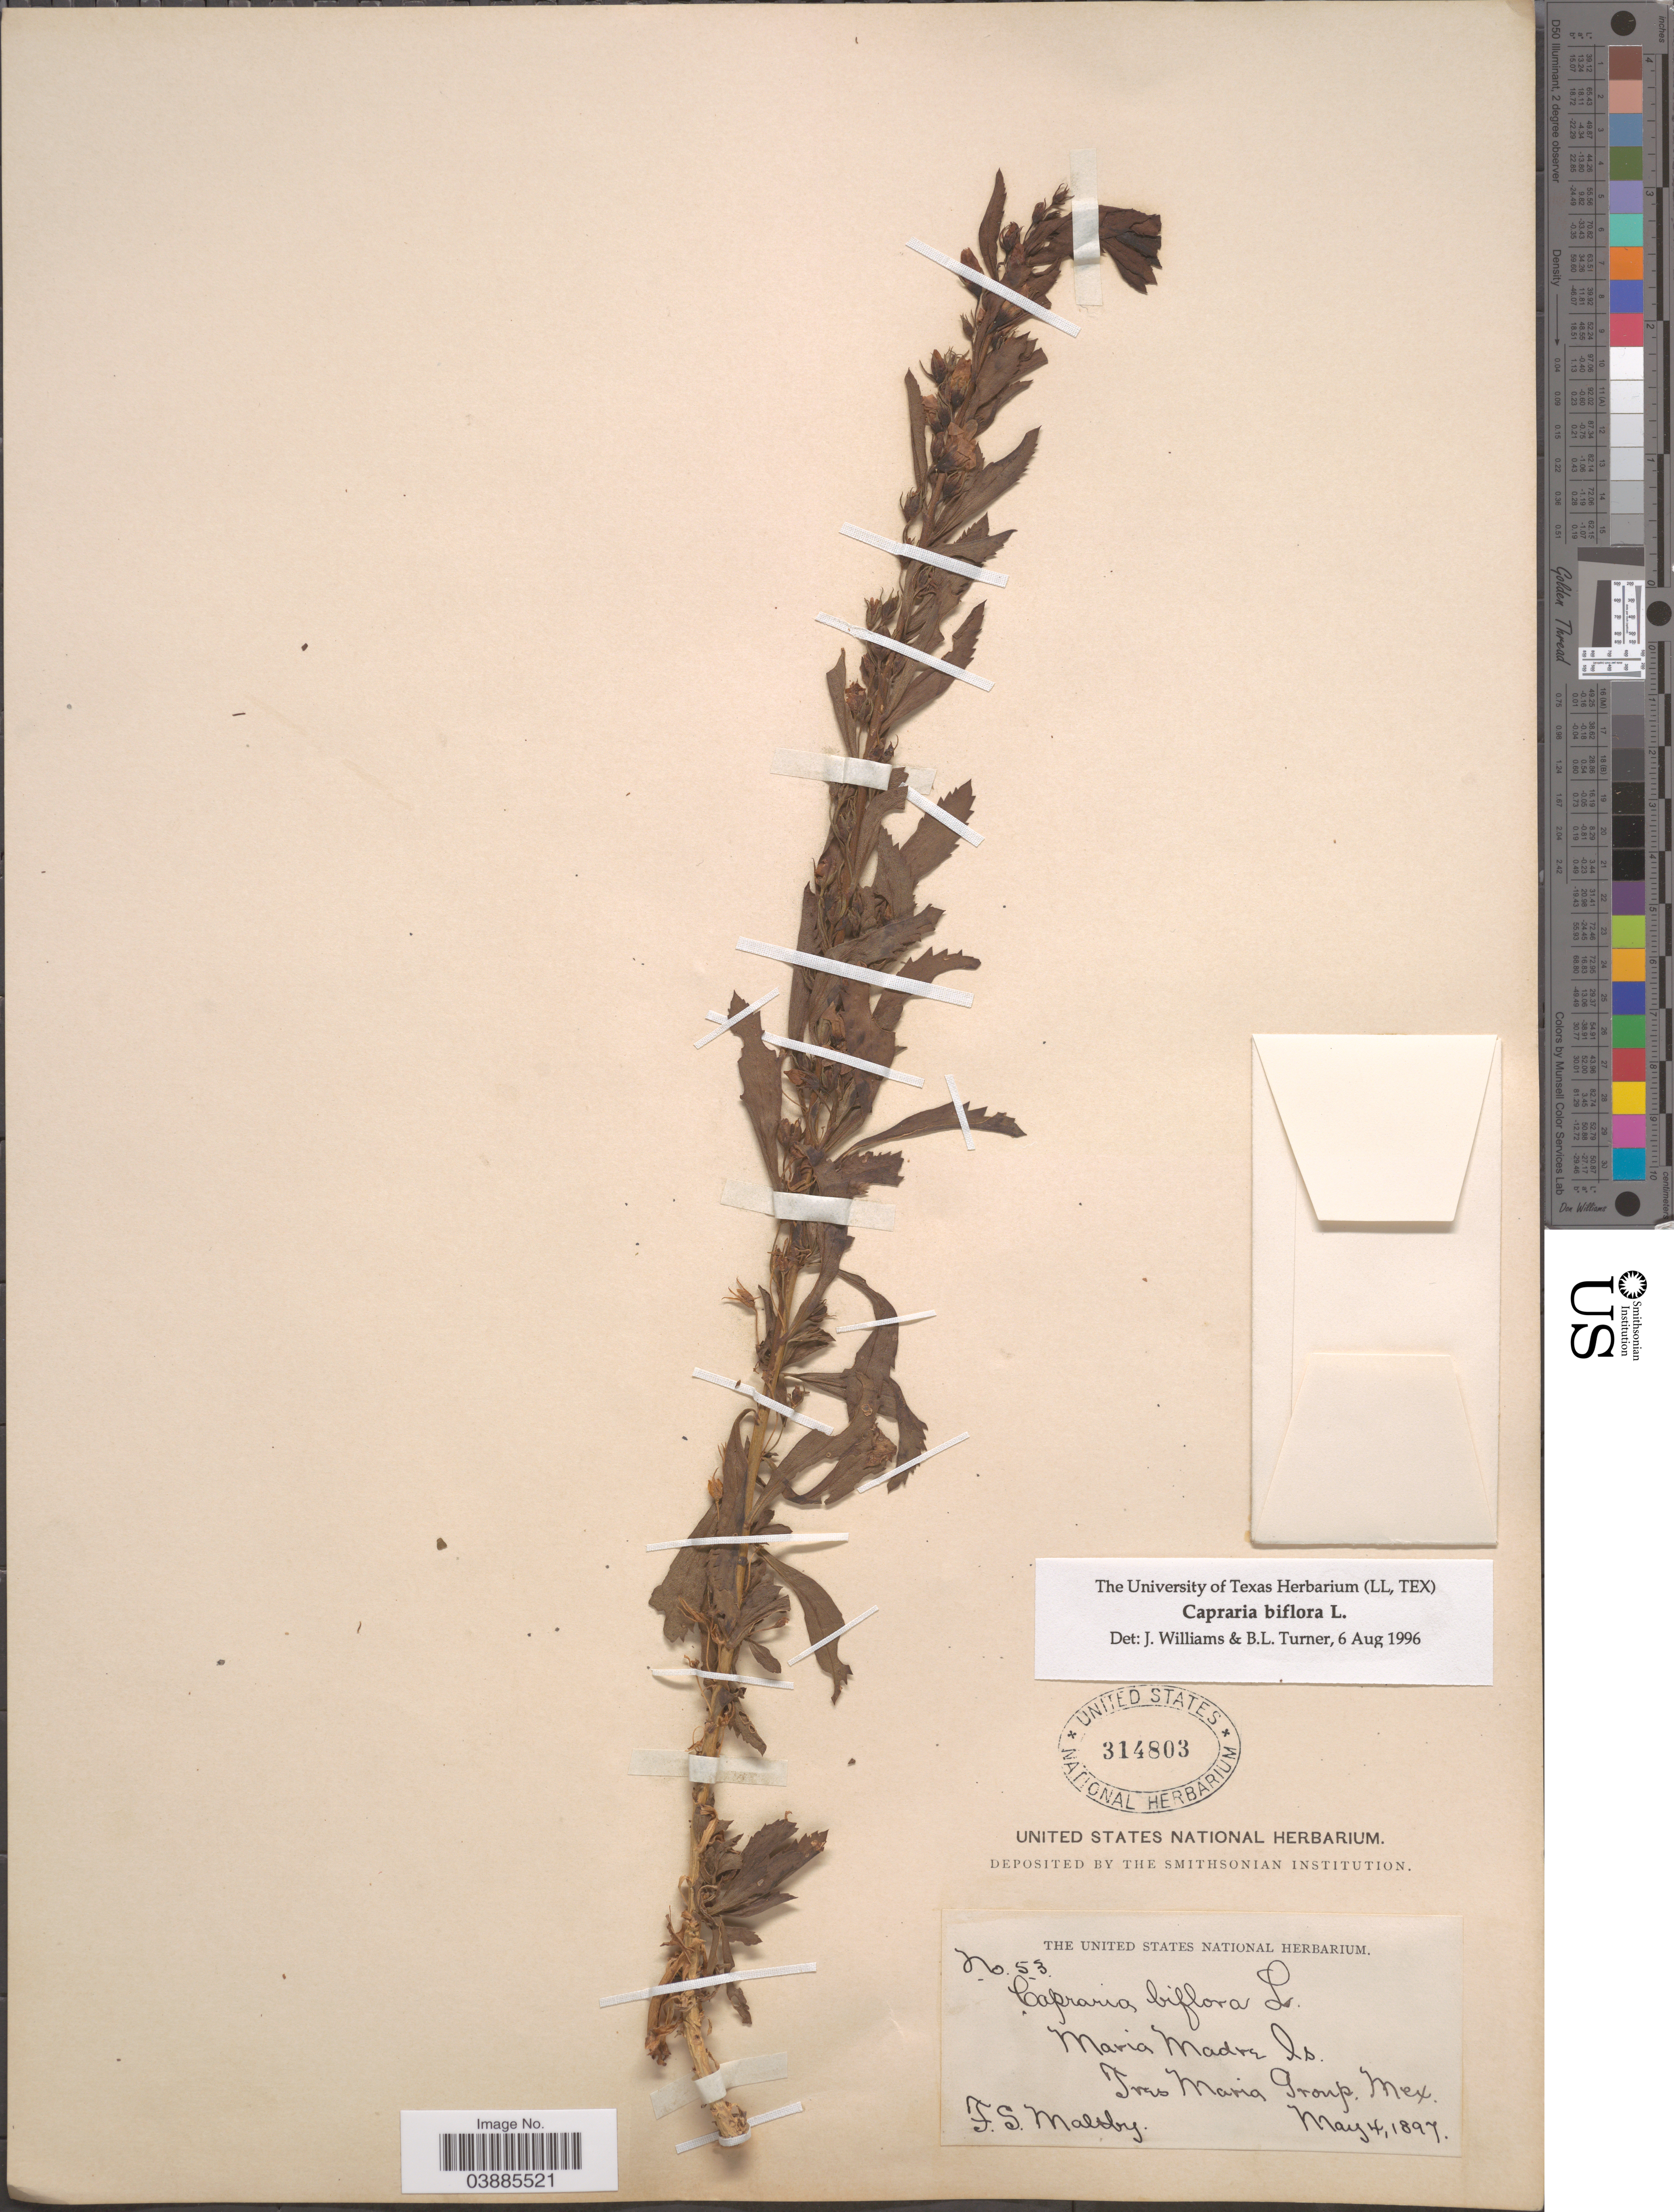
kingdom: Plantae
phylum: Tracheophyta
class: Magnoliopsida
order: Lamiales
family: Scrophulariaceae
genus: Capraria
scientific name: Capraria biflora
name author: L.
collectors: F. S. Maltby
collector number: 53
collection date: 1897-05-04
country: Mexico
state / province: Nayarit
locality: Maria Madre Is. Tres Maria Group.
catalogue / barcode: US 314803